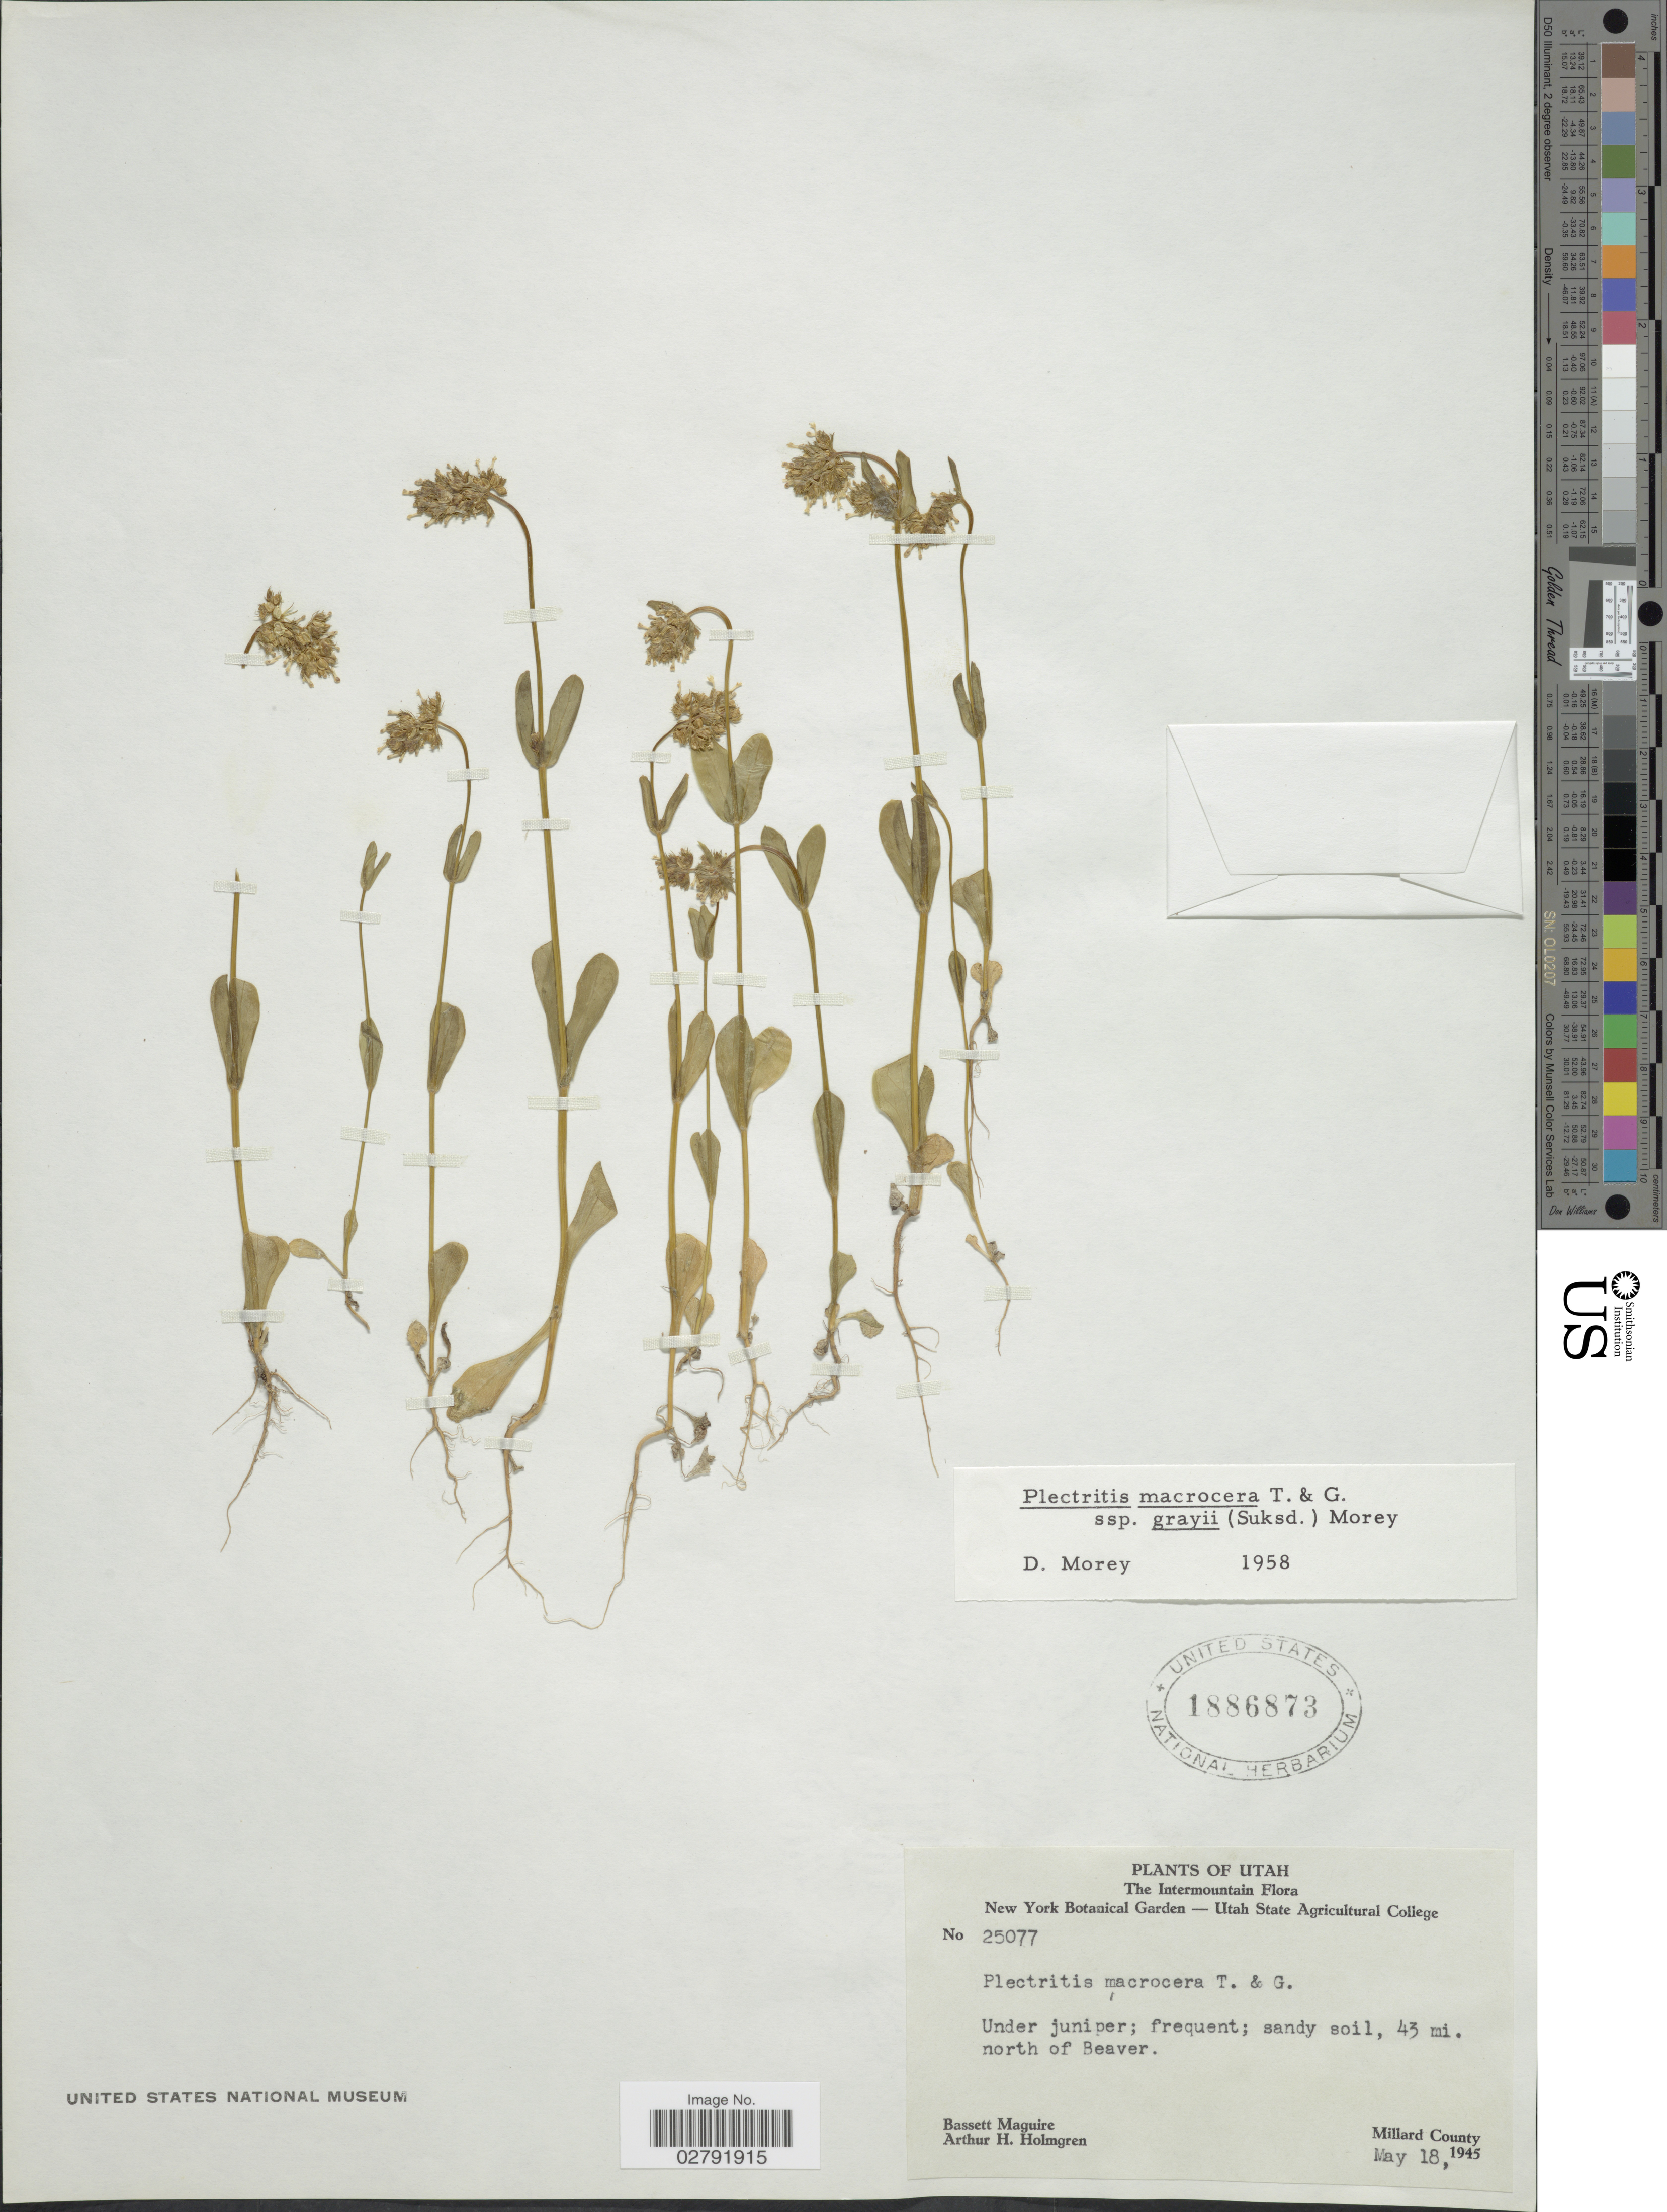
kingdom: Plantae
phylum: Tracheophyta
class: Magnoliopsida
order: Dipsacales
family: Caprifoliaceae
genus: Plectritis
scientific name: Plectritis macrocera subsp. grayi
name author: (Suksd.) Morey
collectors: B. Maguire & A. H. Holmgren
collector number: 25077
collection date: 1945-05-18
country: United States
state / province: Utah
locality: The Intermountain. 43 mi. north of Beaver. Millard County.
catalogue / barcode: US 1886873